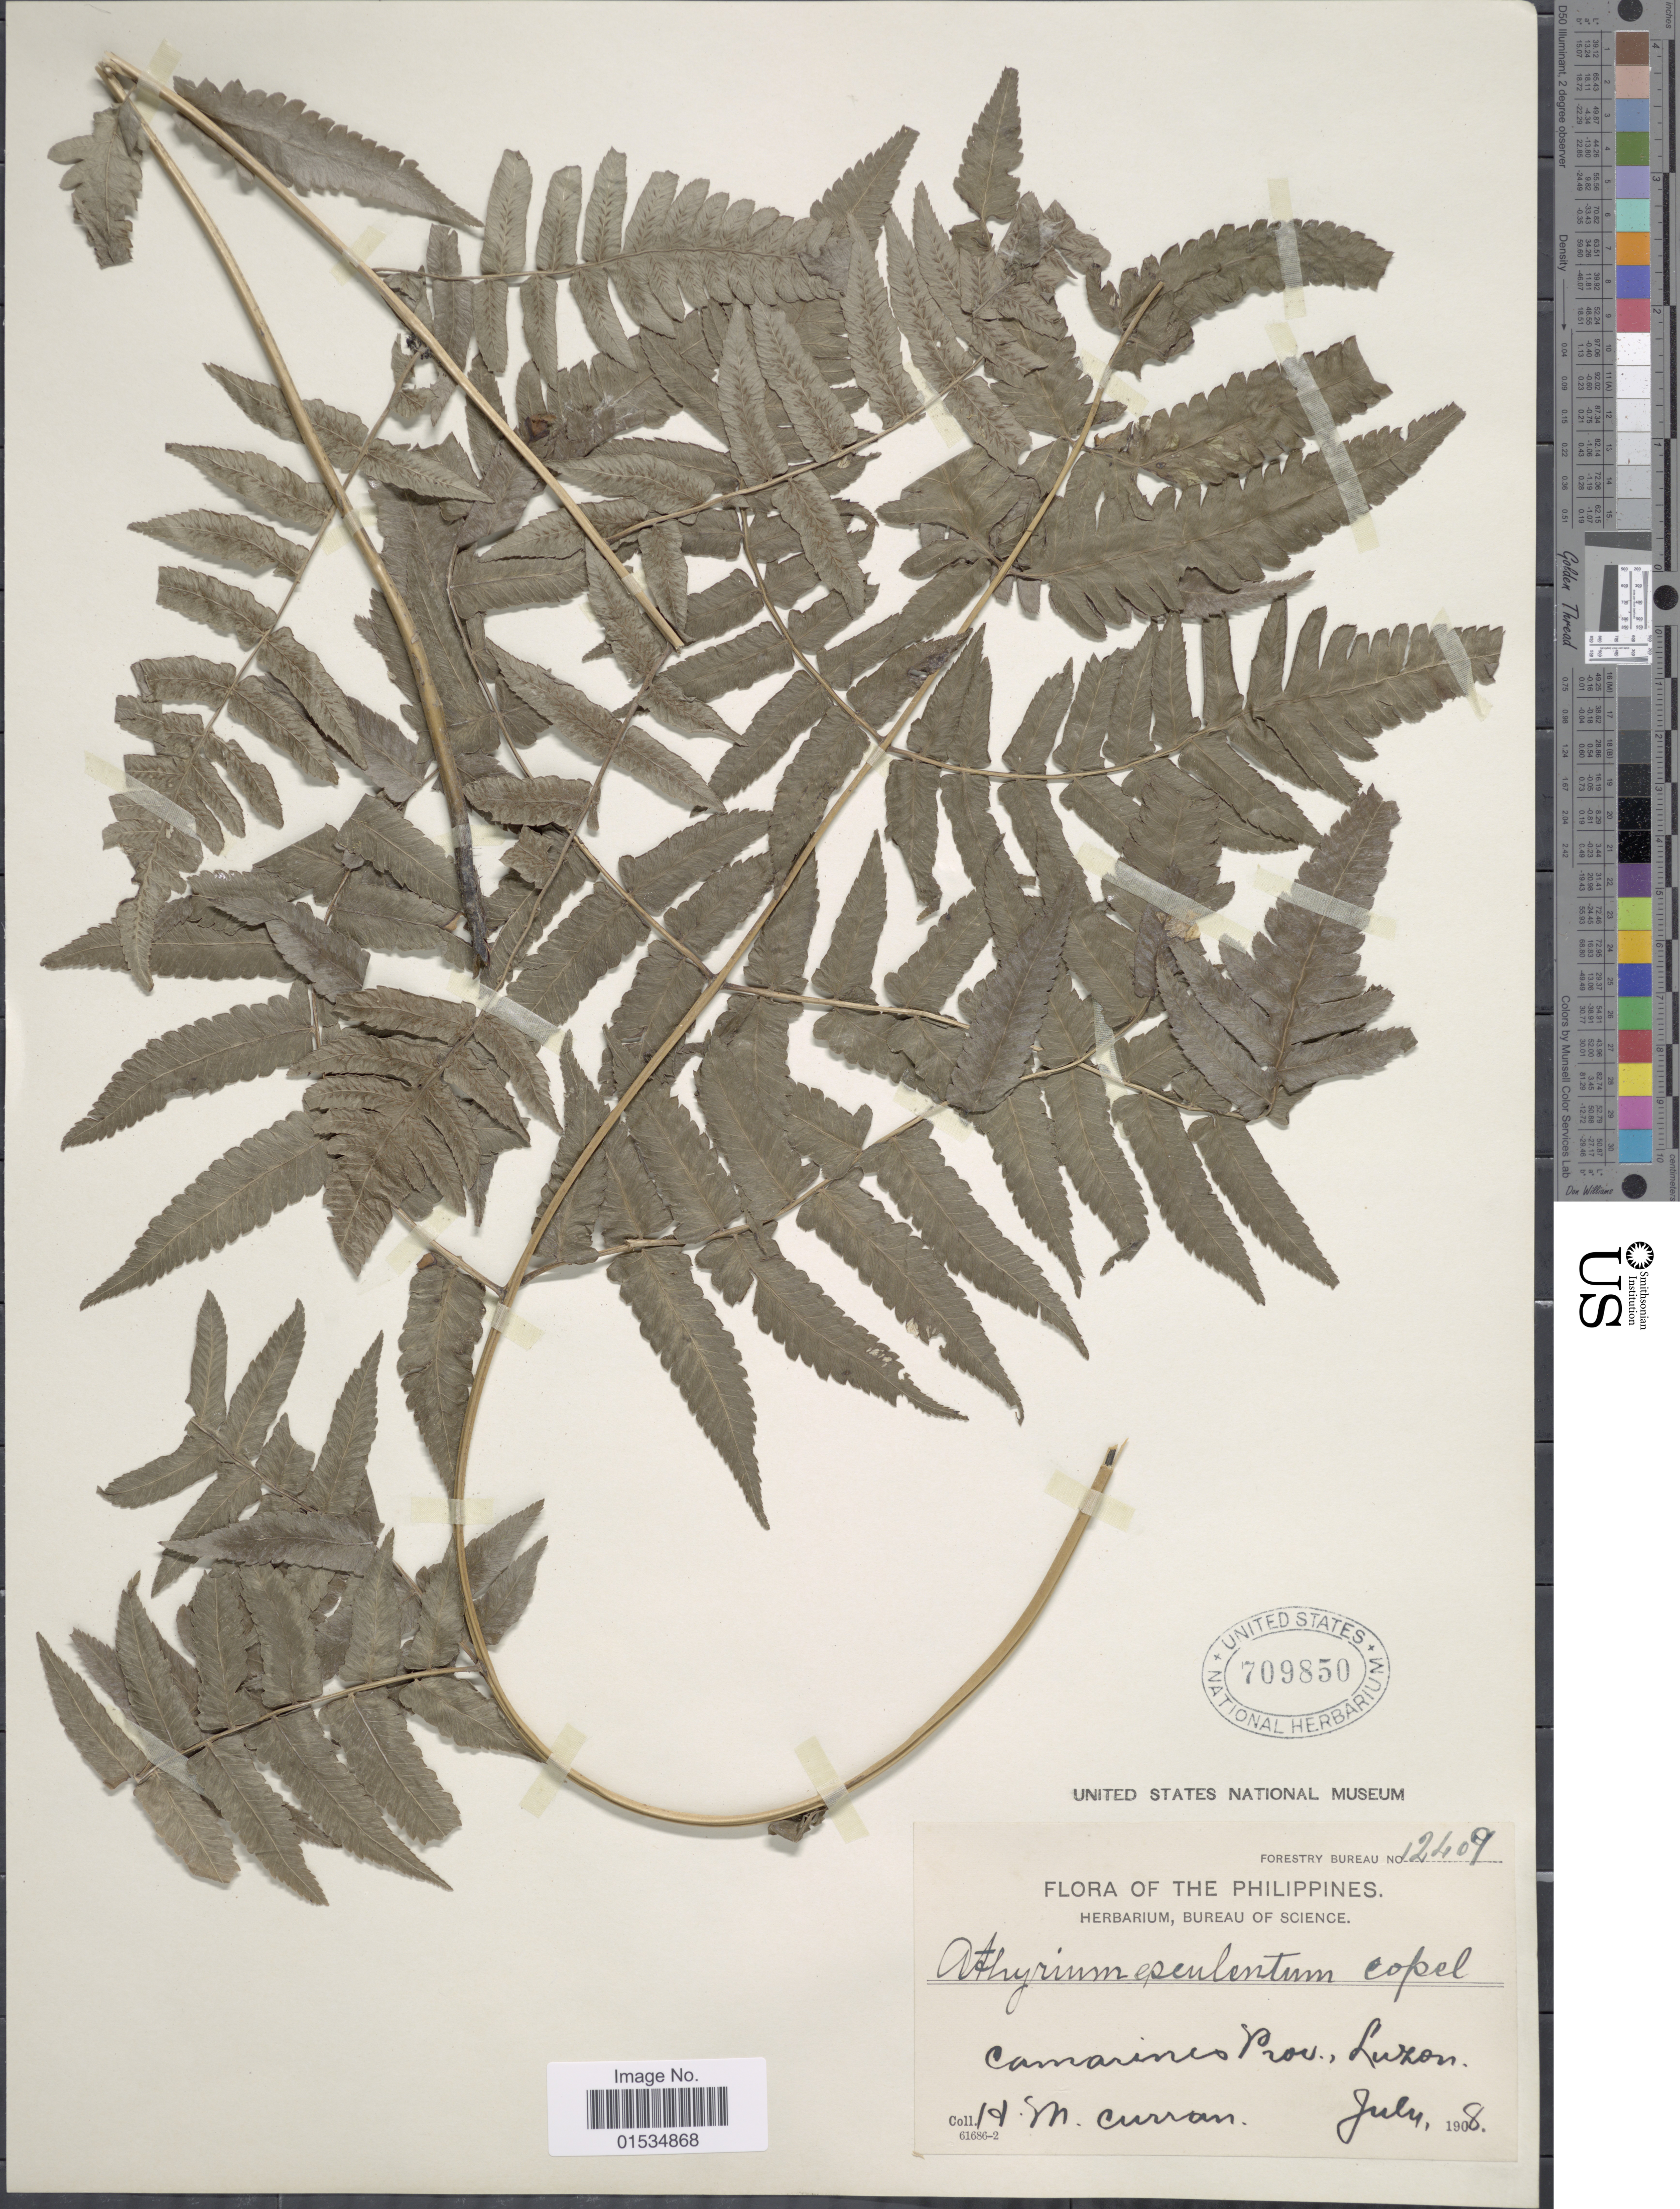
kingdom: Plantae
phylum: Tracheophyta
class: Polypodiopsida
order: Polypodiales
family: Athyriaceae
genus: Diplazium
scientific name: Diplazium esculentum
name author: (Retz.) Sw.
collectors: H. M. Curran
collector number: Forestry Bureau 12409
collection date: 1908-07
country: Philippines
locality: Camarines Prov., Luzon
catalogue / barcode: US 709850